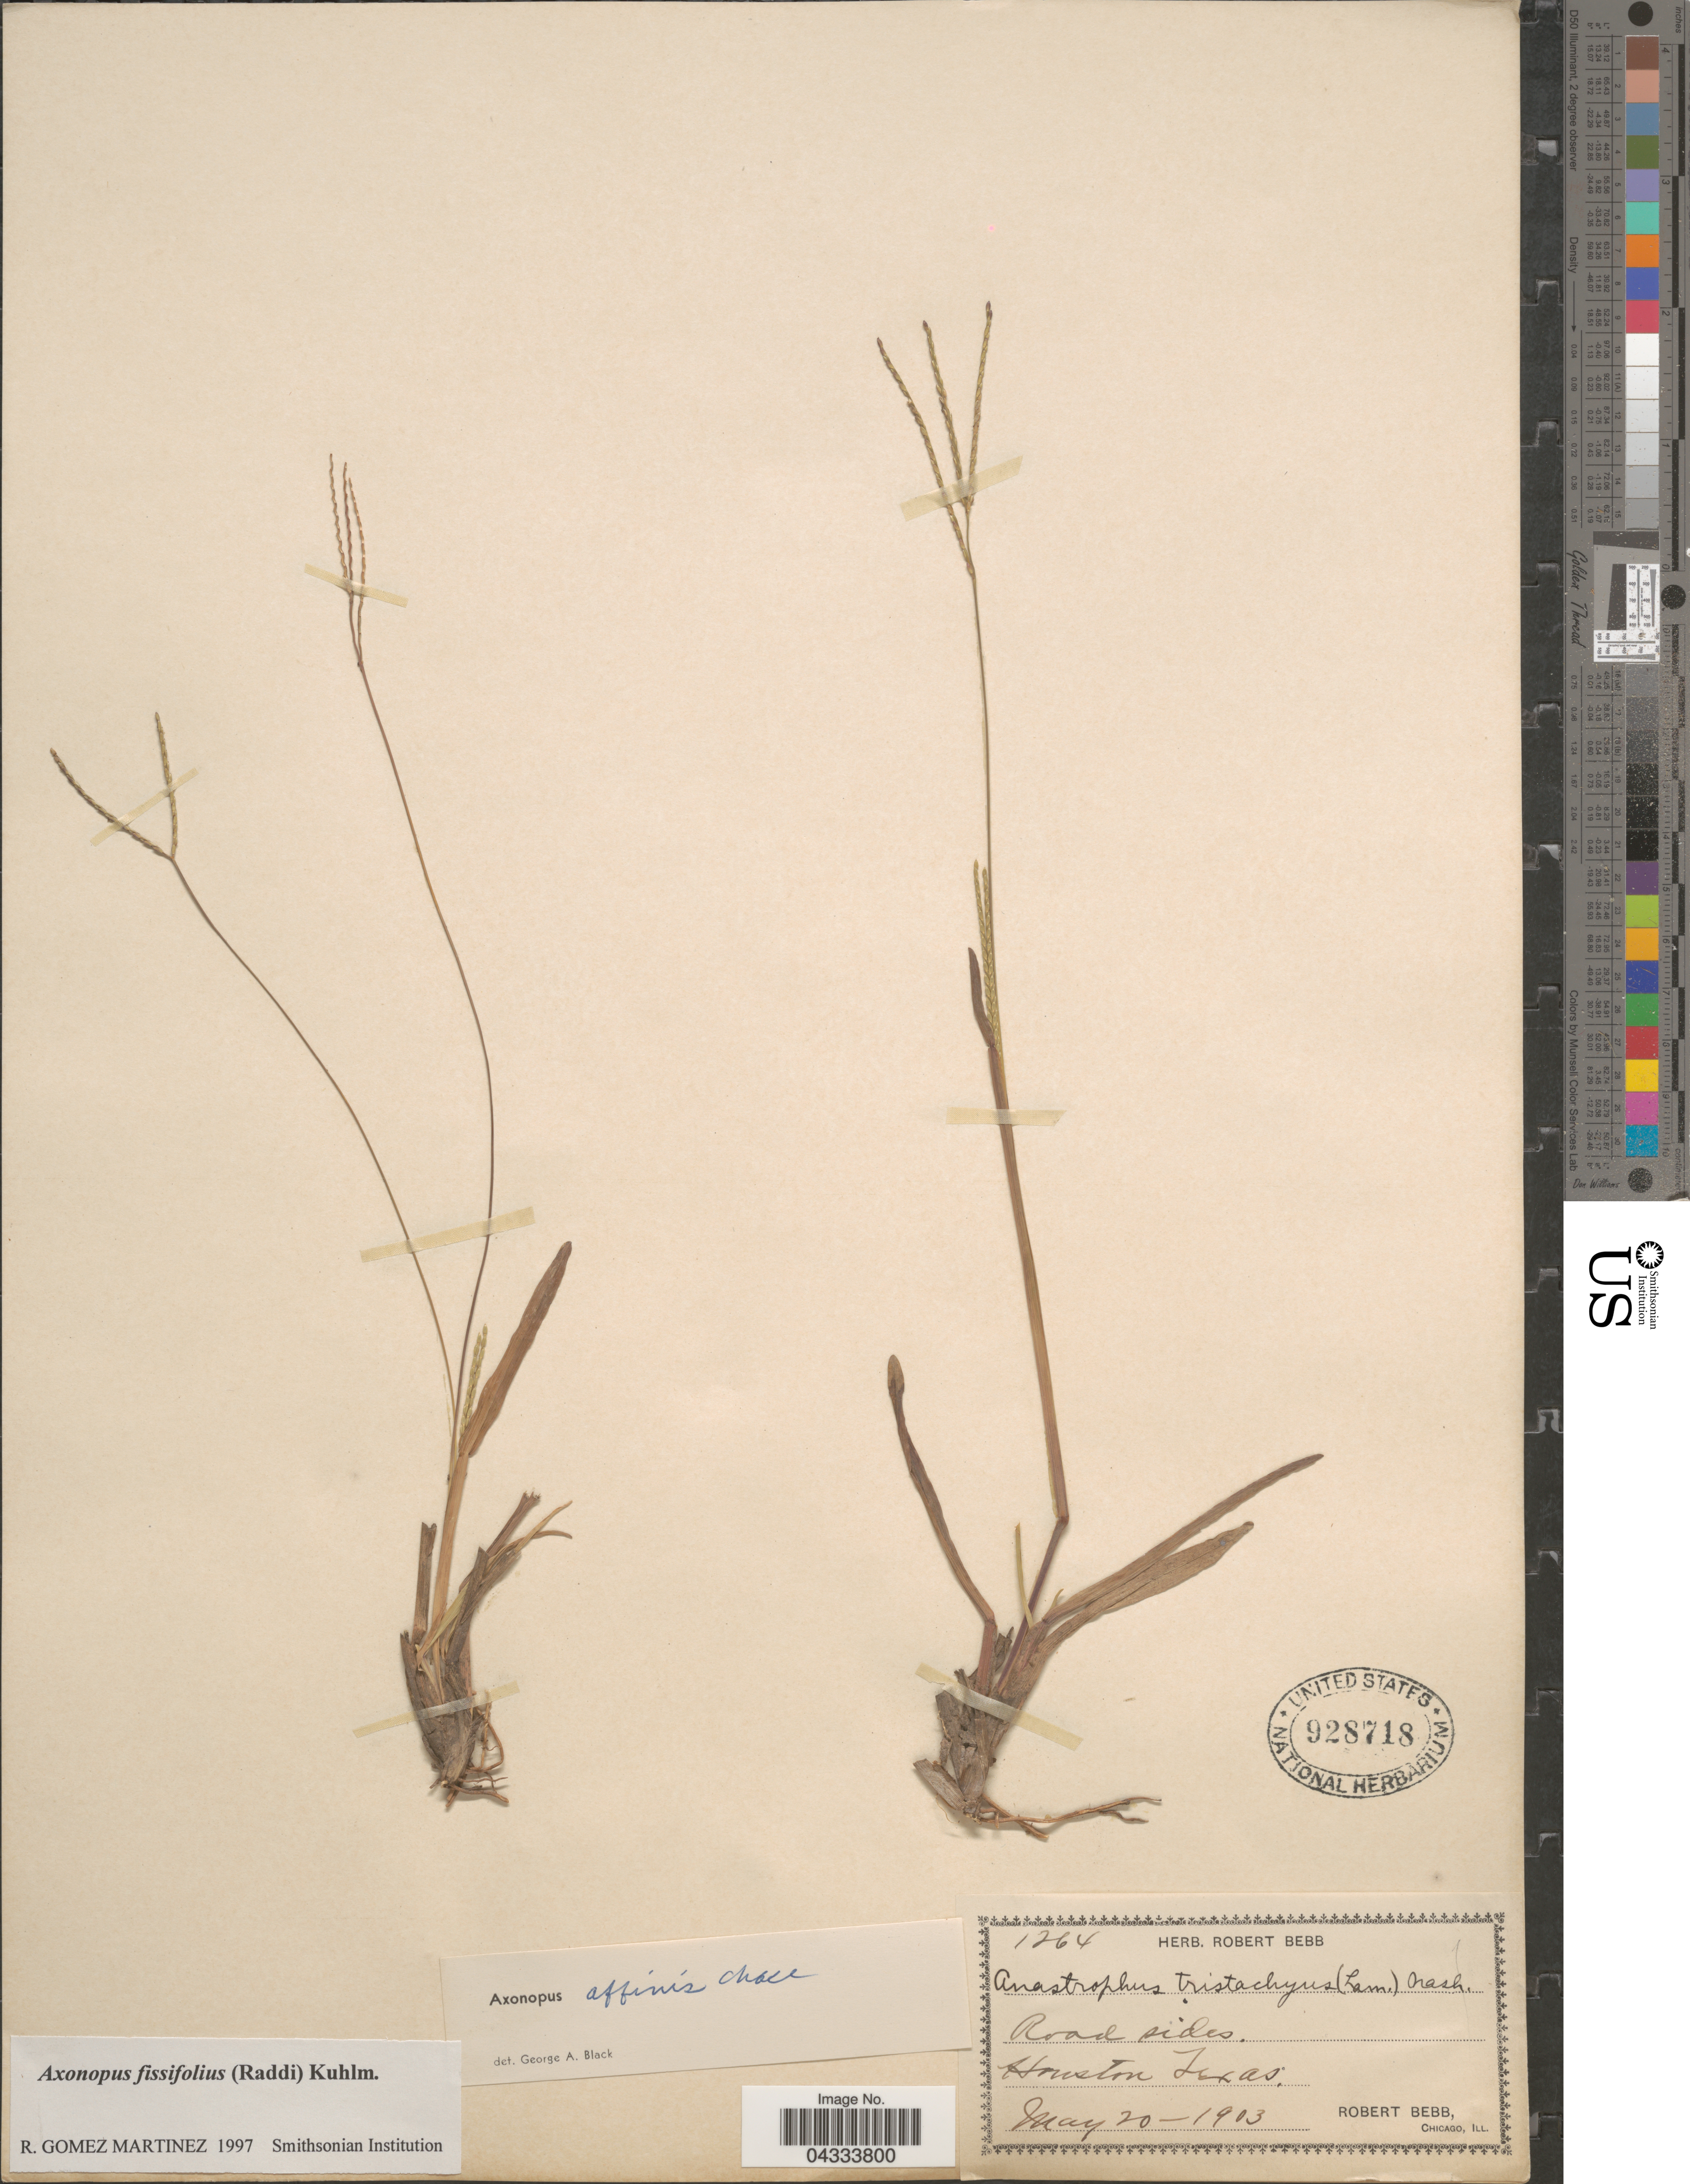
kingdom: Plantae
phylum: Tracheophyta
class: Liliopsida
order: Poales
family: Poaceae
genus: Axonopus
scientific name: Axonopus fissifolius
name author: (Raddi) Kuhlm.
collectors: R. Bebb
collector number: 1264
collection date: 1903-05-20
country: United States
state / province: Texas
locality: Houston.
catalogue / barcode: US 928718